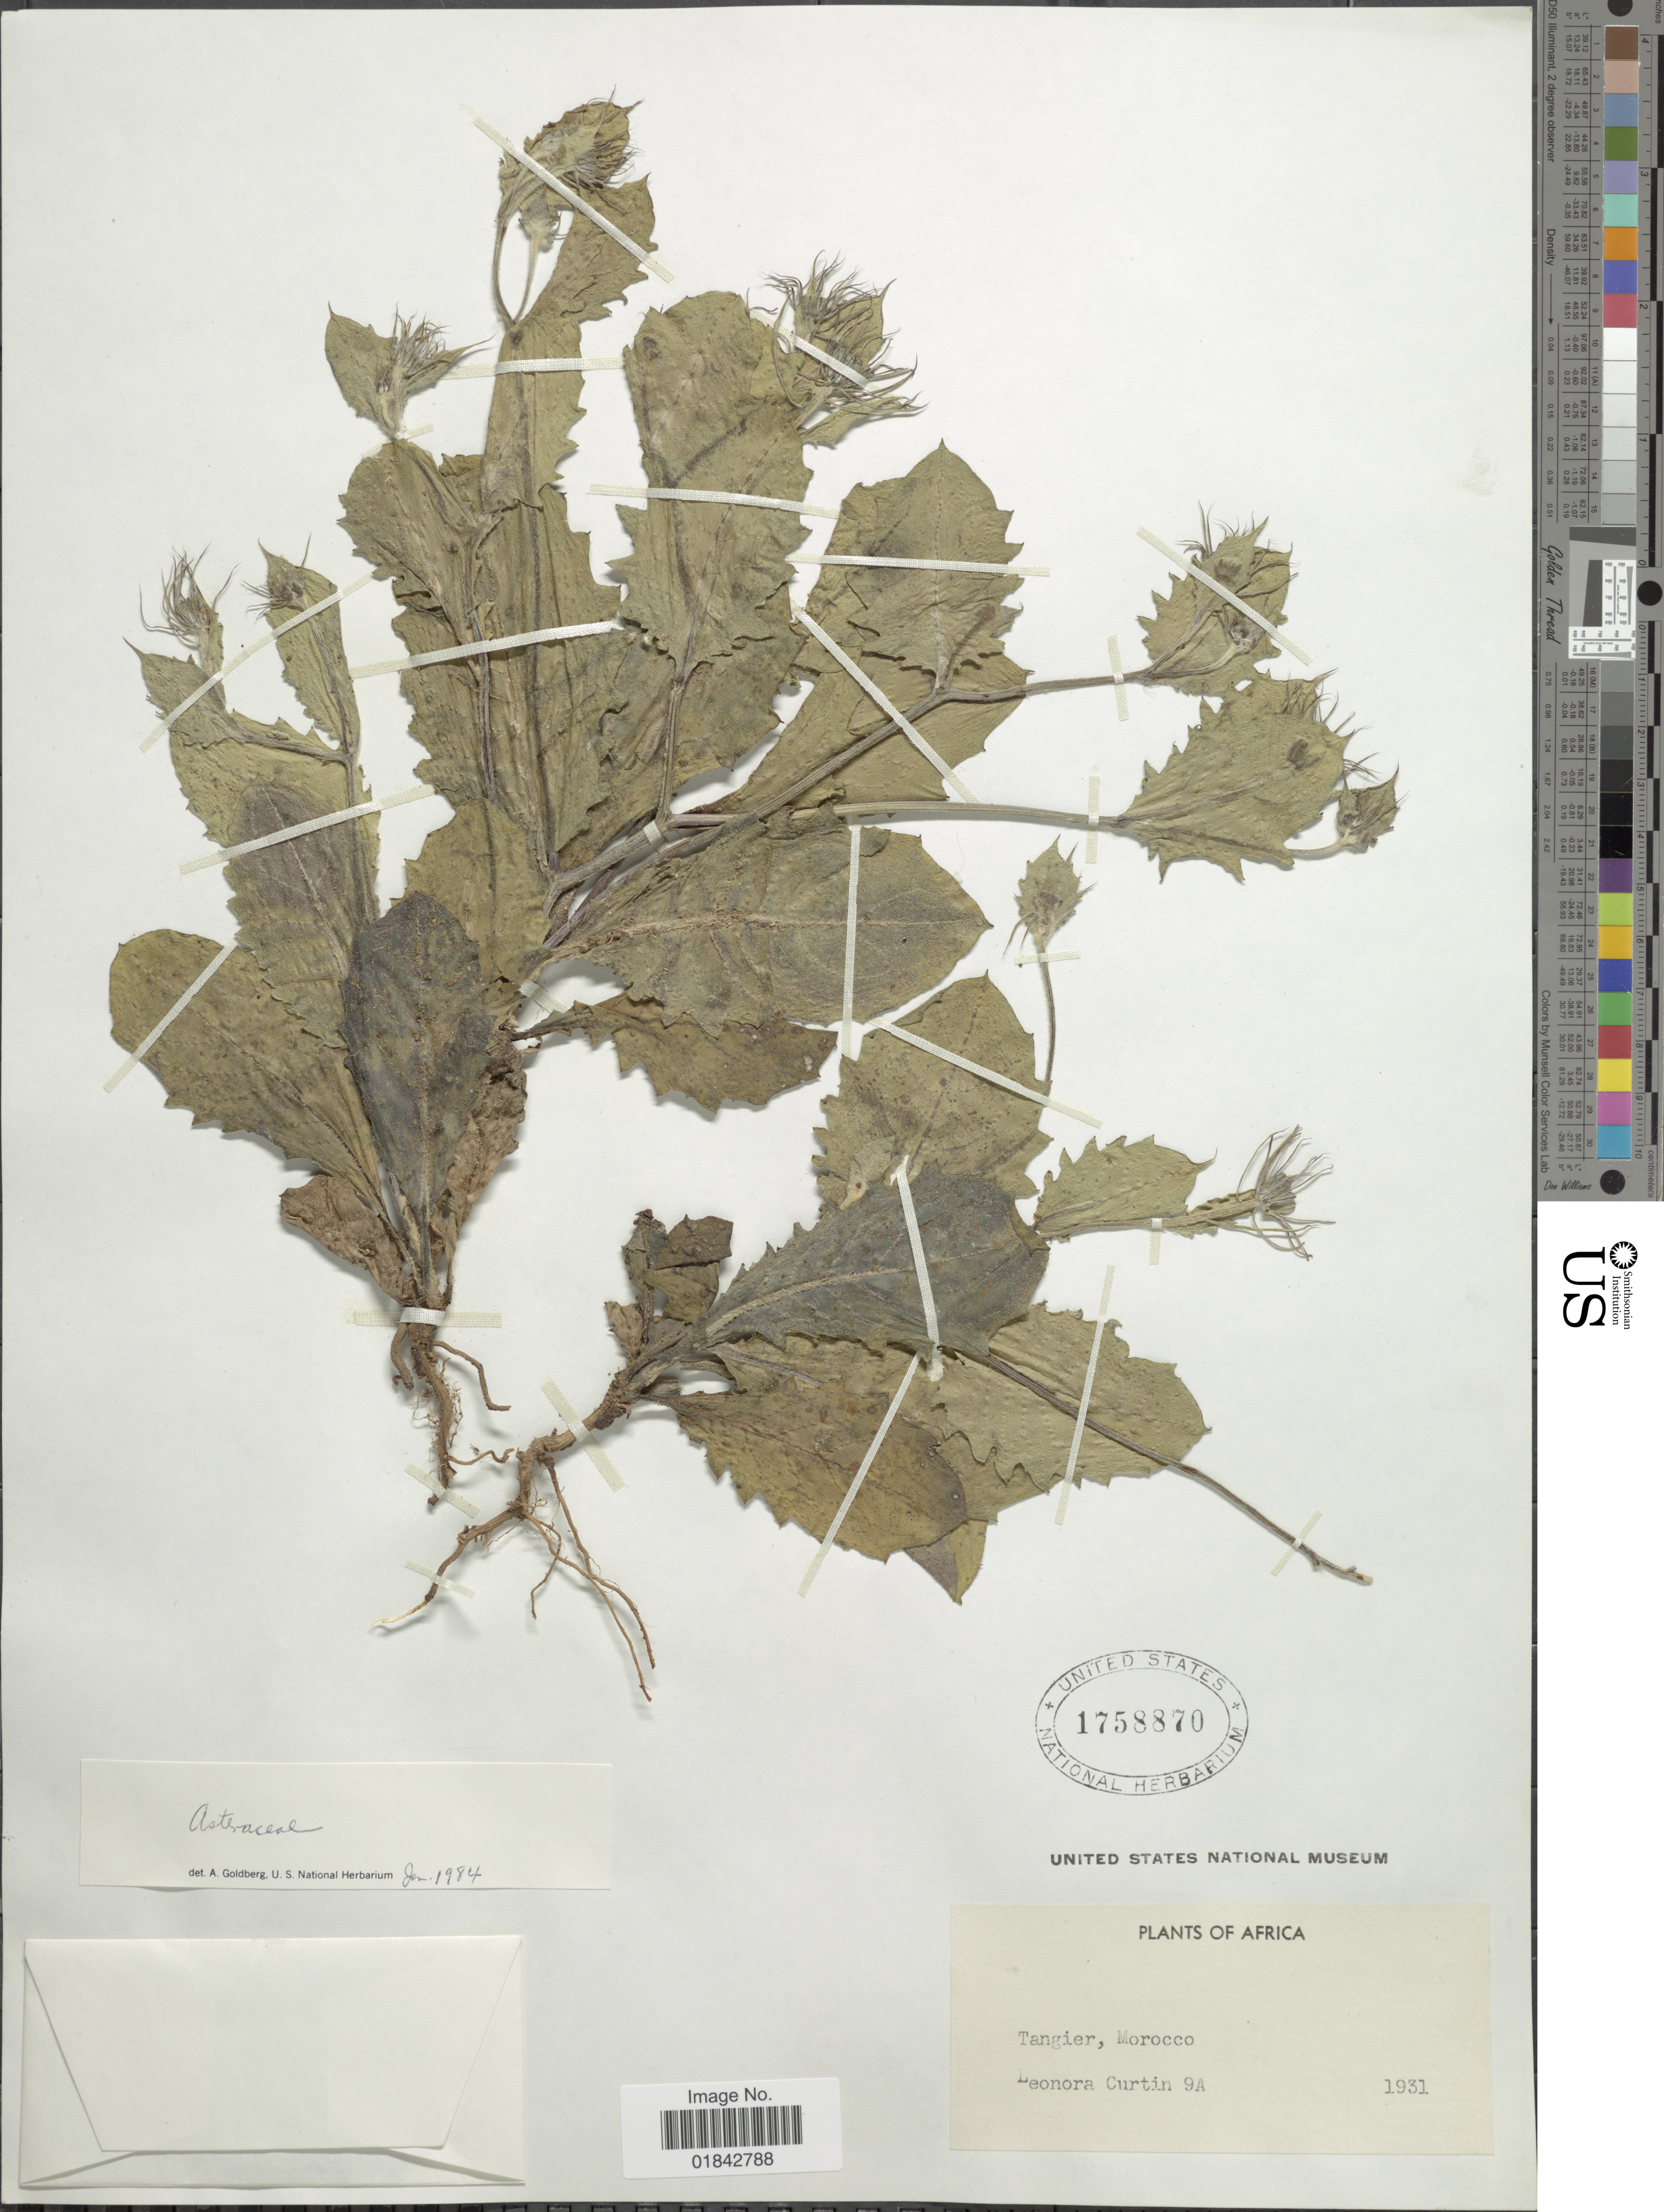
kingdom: Plantae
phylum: Tracheophyta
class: Magnoliopsida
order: Asterales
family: Asteraceae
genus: Senecio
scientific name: Senecio sp.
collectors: L. Curtin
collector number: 9A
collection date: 1931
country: Morocco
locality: Tangier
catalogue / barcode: US 1758870